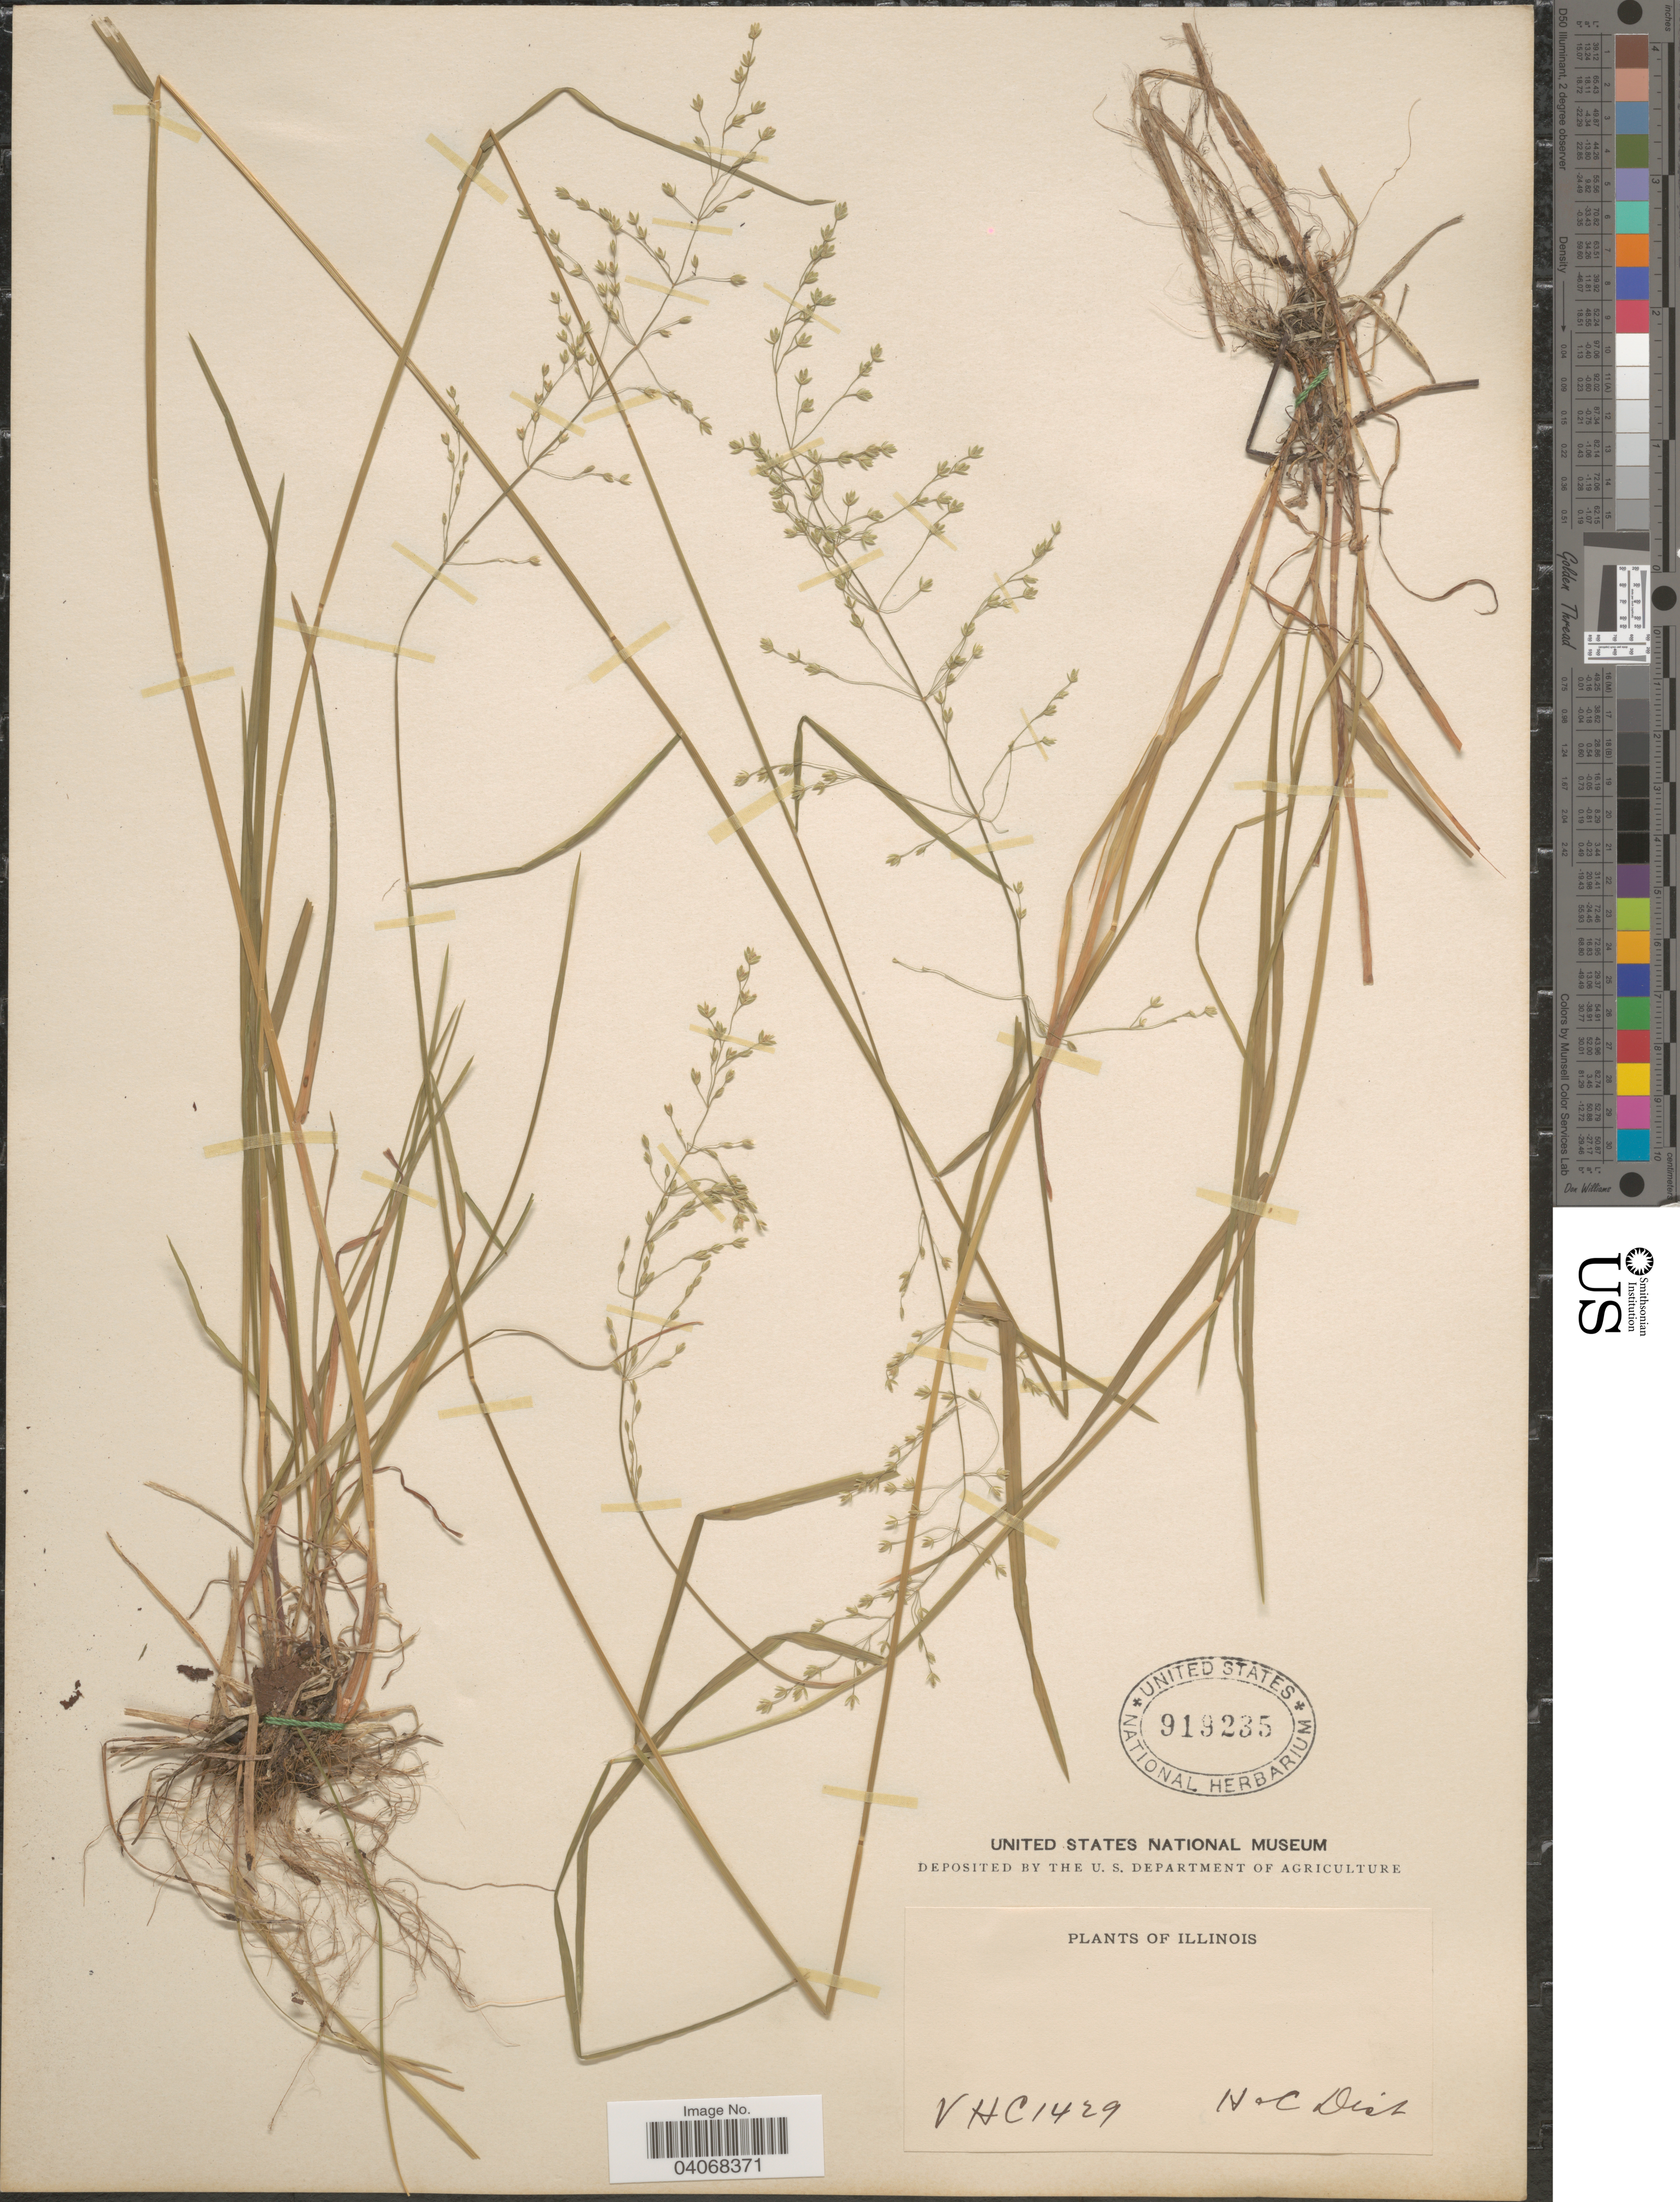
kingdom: Plantae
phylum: Tracheophyta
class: Liliopsida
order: Poales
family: Poaceae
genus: Poa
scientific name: Poa sylvestris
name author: A. Gray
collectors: V. H. C.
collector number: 1429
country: United States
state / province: Illinois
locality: H & C Dist.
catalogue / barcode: US 919235